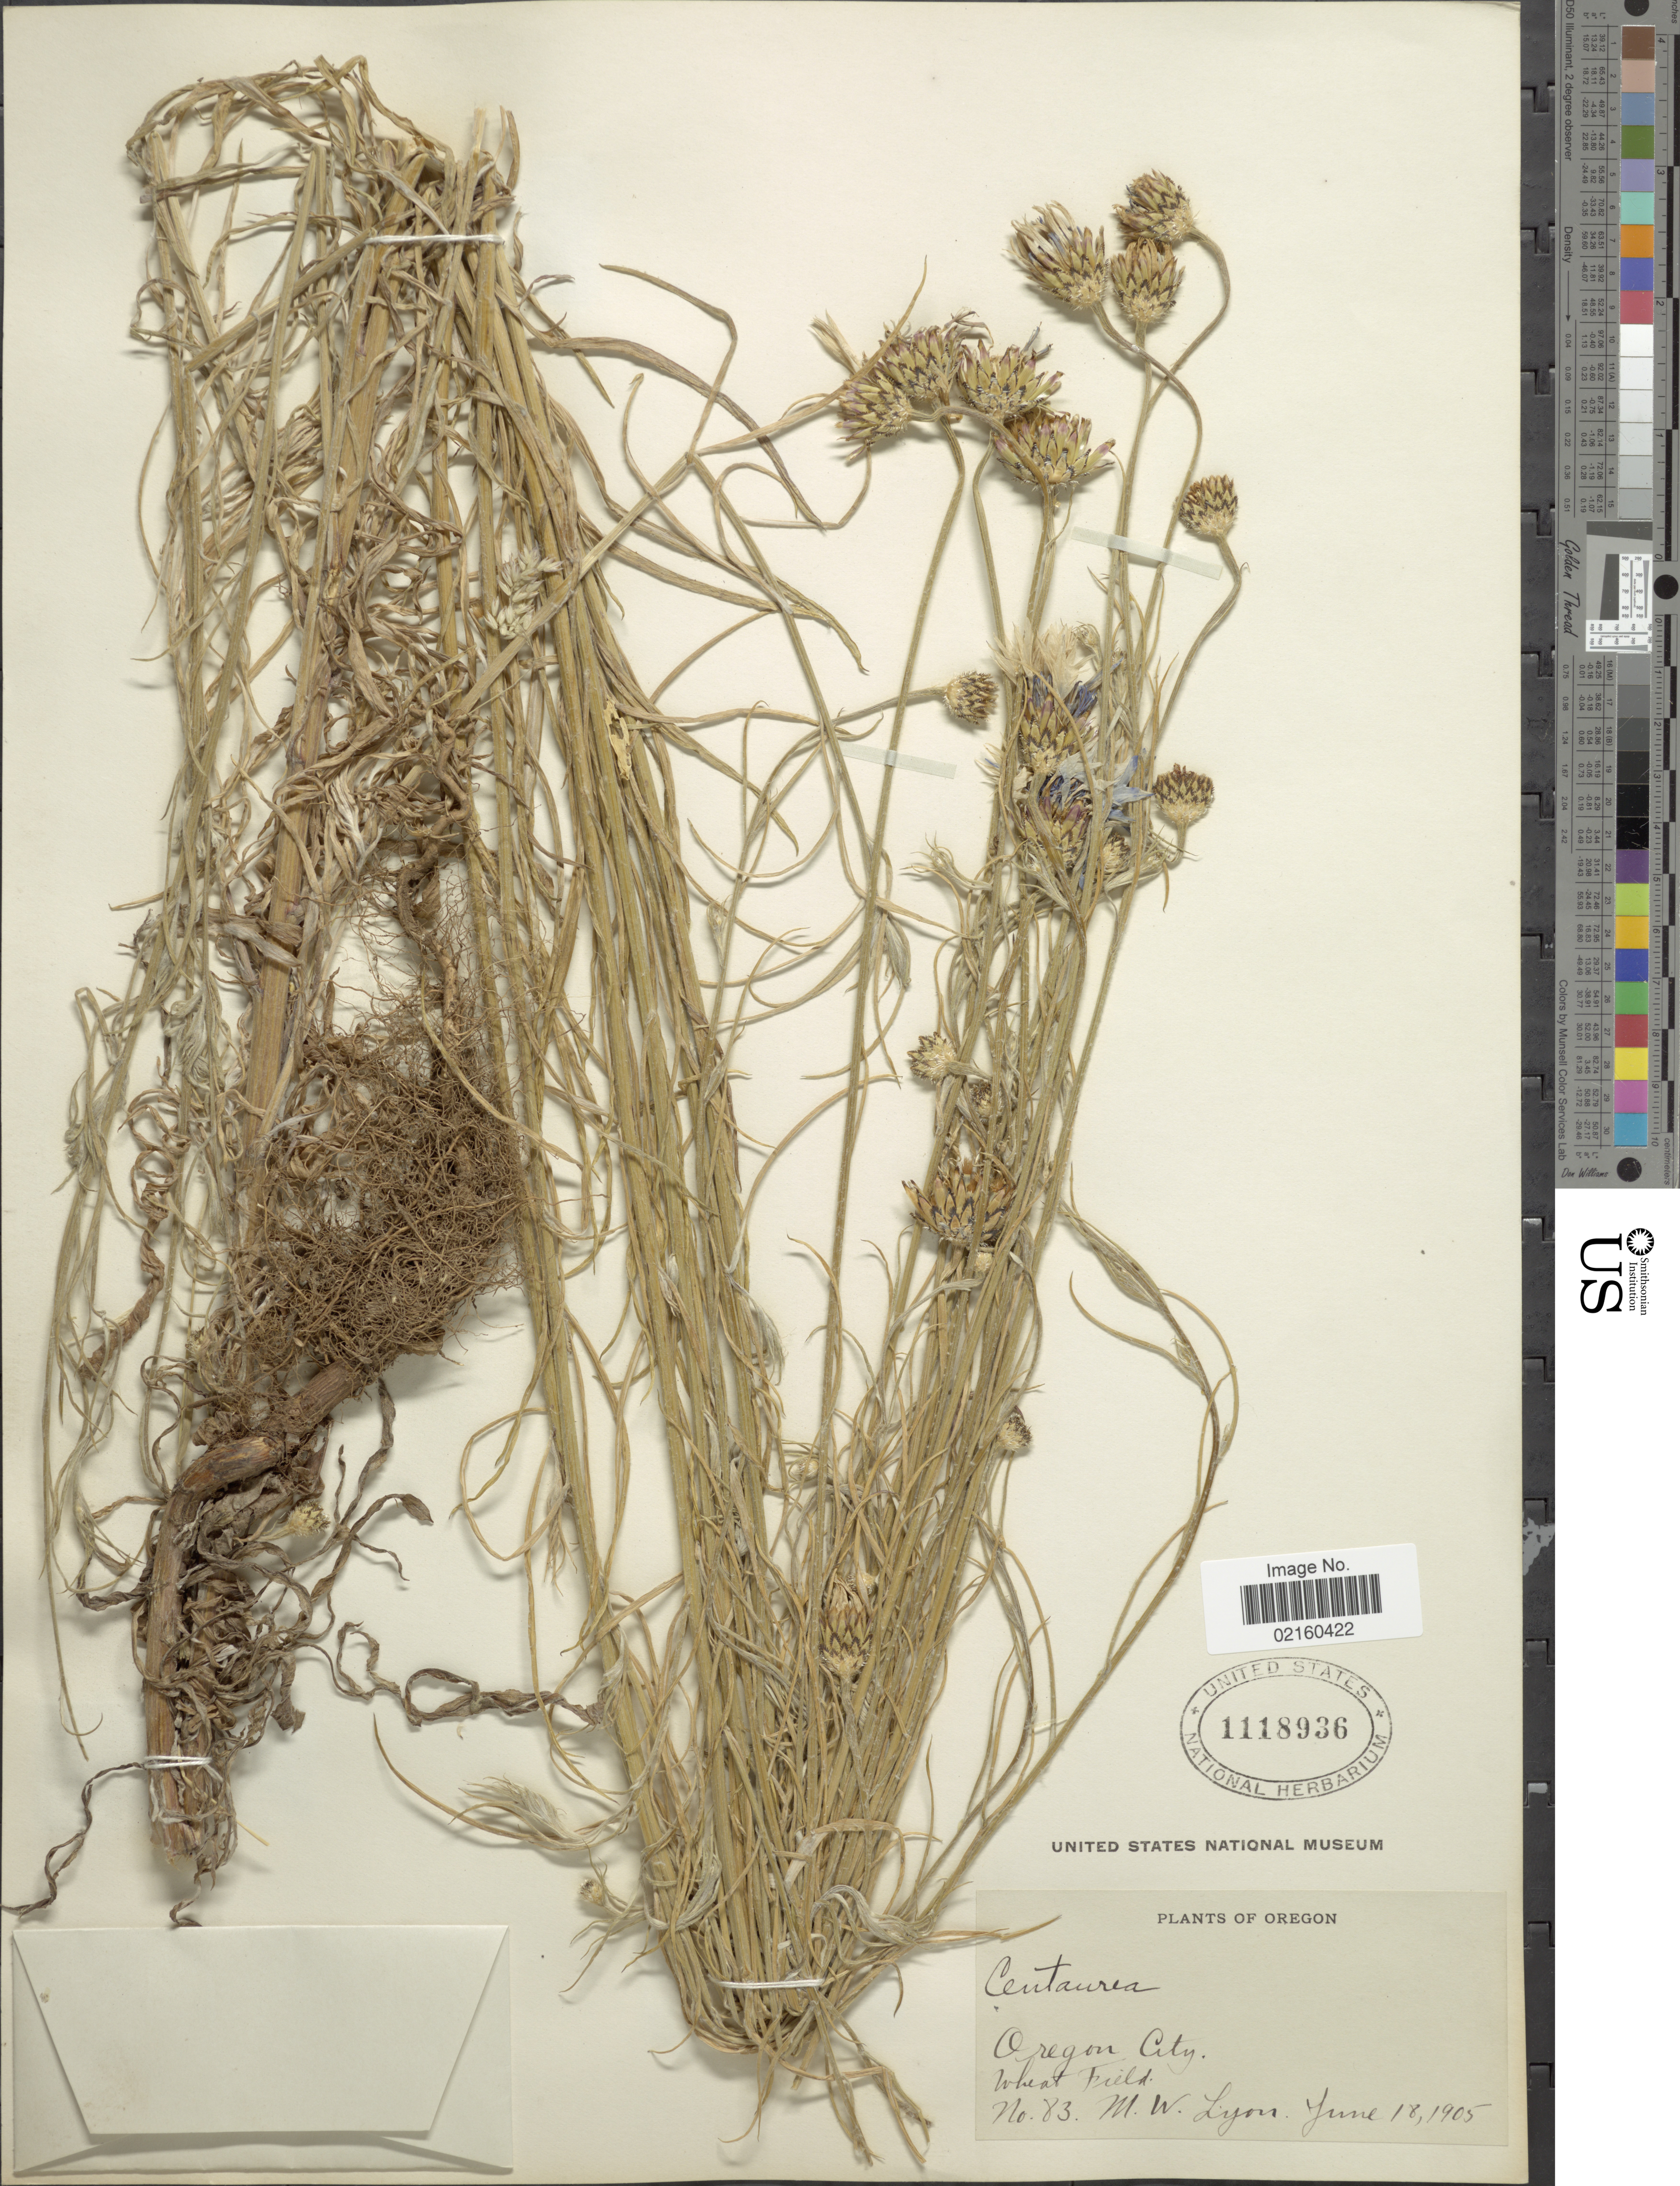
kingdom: Plantae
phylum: Tracheophyta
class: Magnoliopsida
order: Asterales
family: Asteraceae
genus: Centaurea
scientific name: Centaurea cyanus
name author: L.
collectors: M. W. Lyon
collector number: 83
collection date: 1905-06-18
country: United States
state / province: Oregon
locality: Oregon City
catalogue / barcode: US 1118936